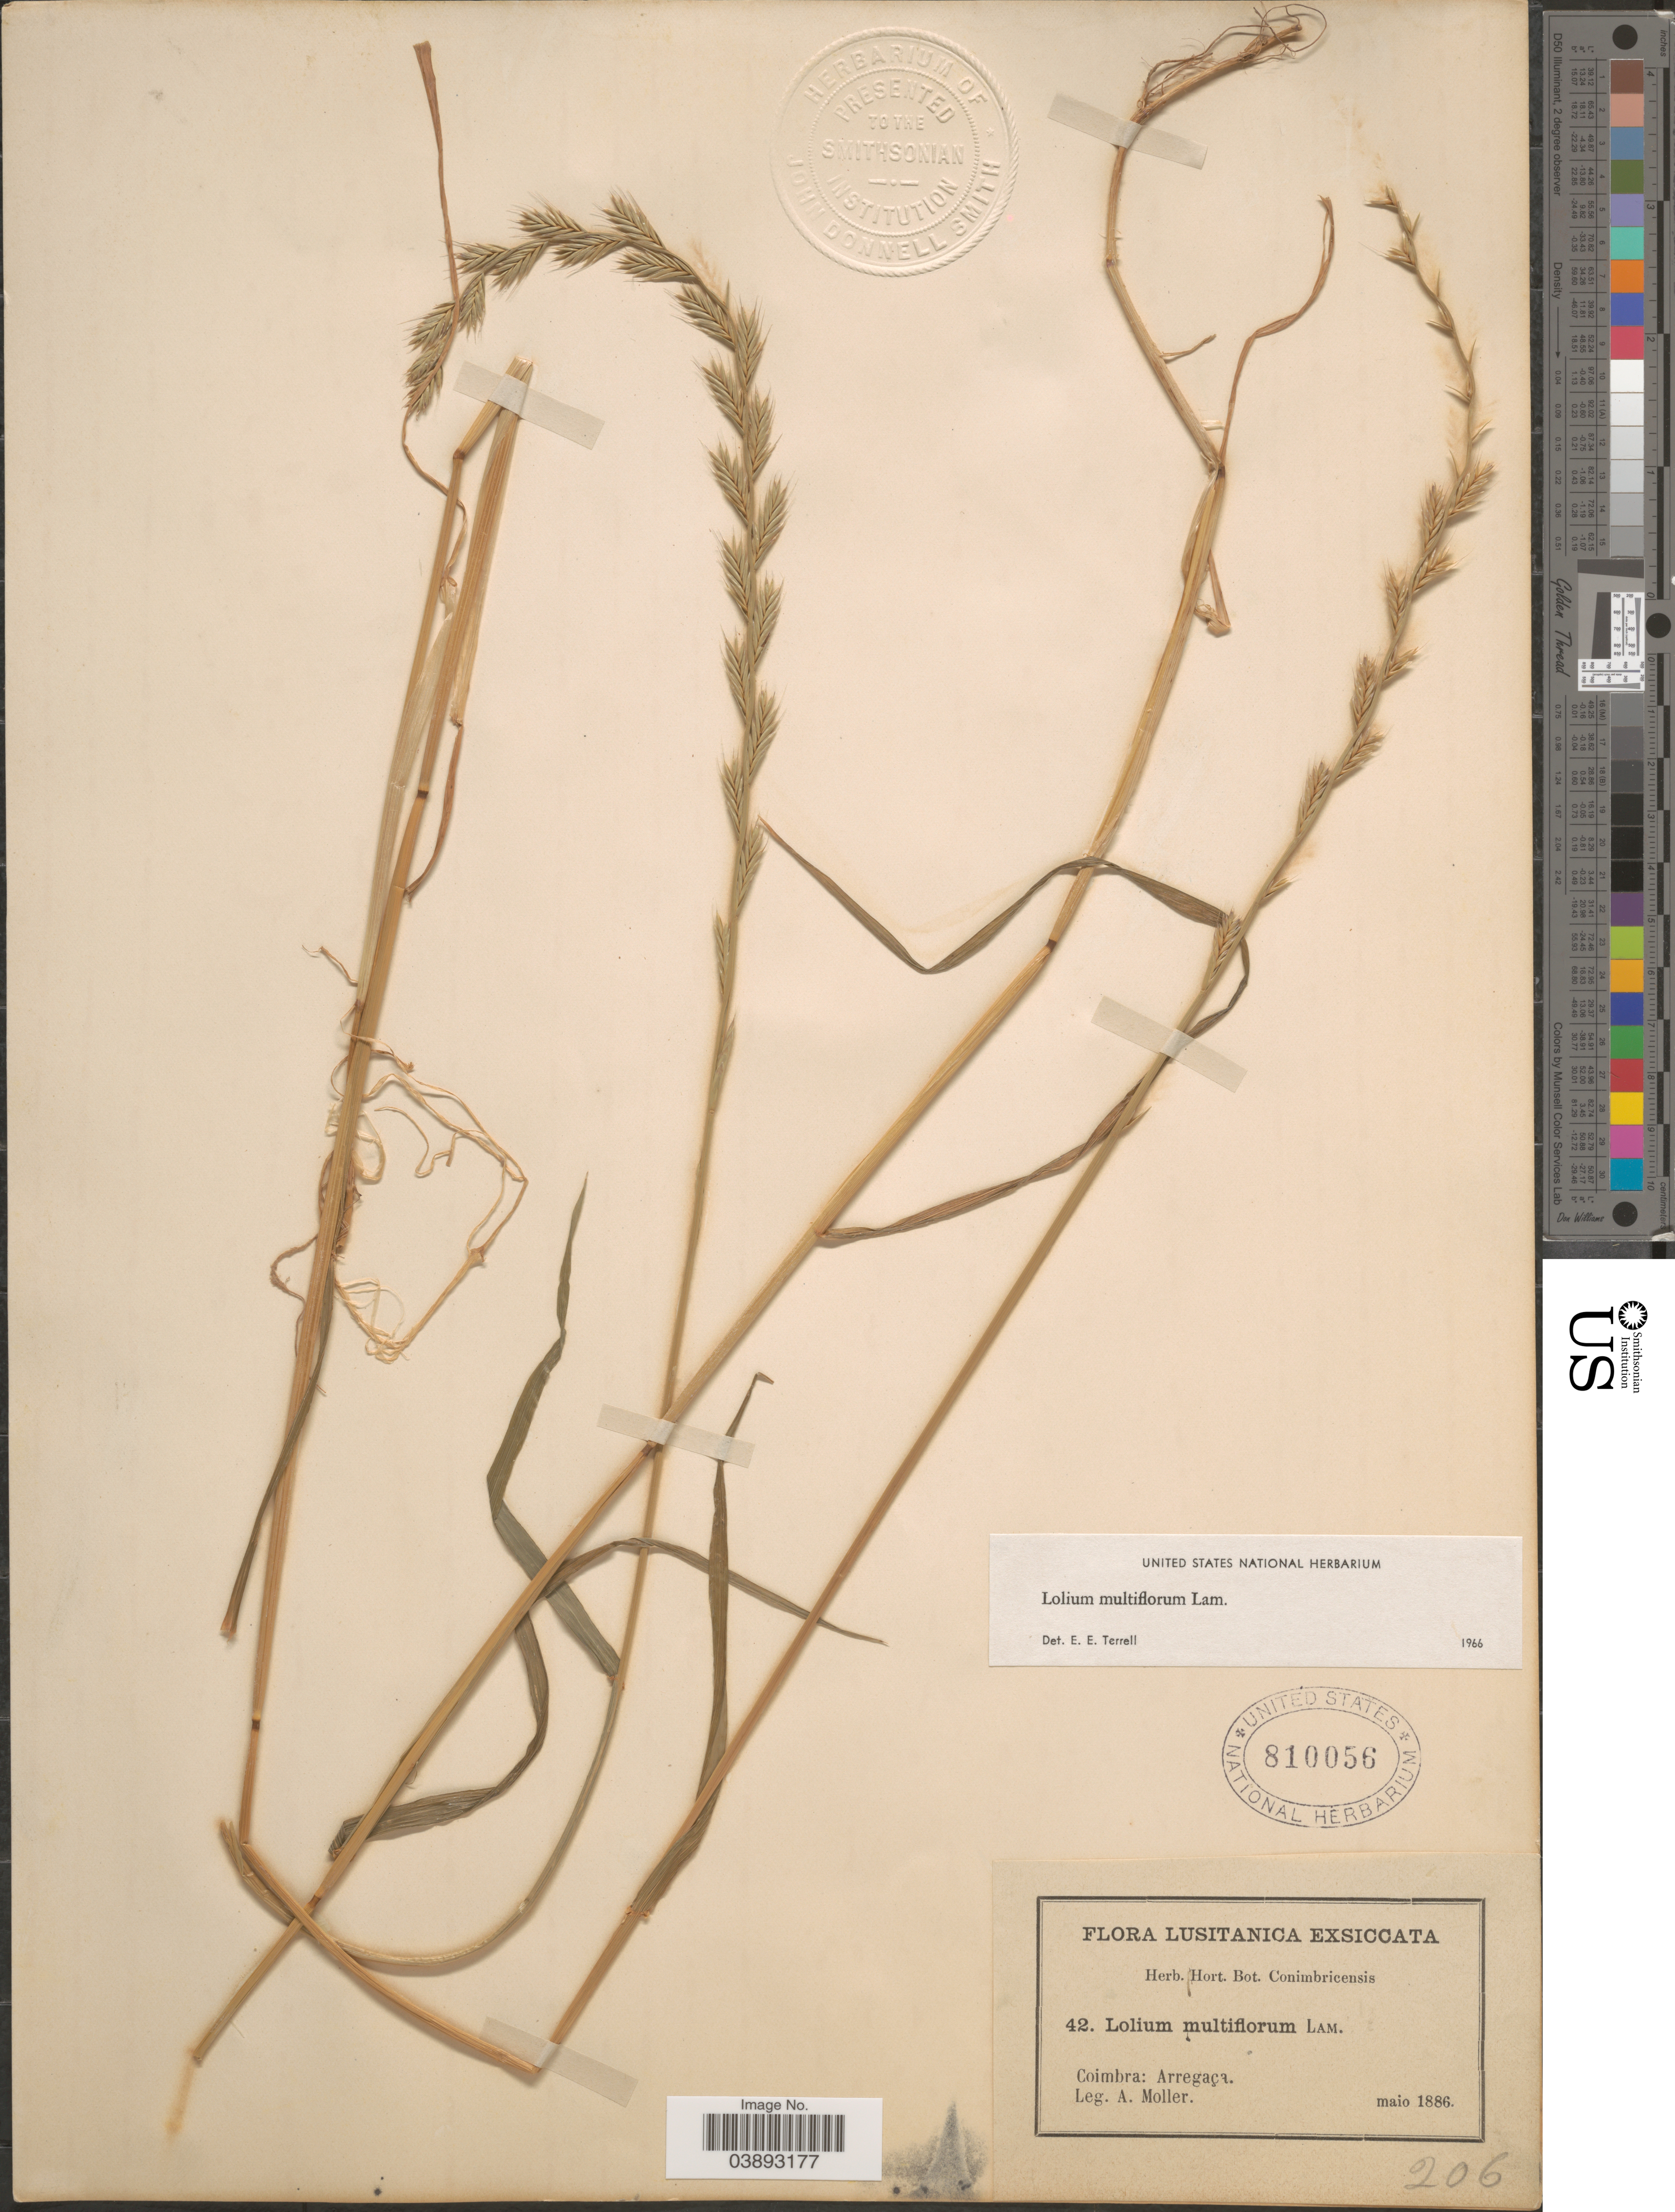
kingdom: Plantae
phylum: Tracheophyta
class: Liliopsida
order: Poales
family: Poaceae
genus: Lolium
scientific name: Lolium multiflorum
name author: Lam.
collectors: A. Moller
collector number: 42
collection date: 1886-05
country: Portugal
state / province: Coimbra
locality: Lusitanica. Arregaça.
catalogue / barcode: US 810056